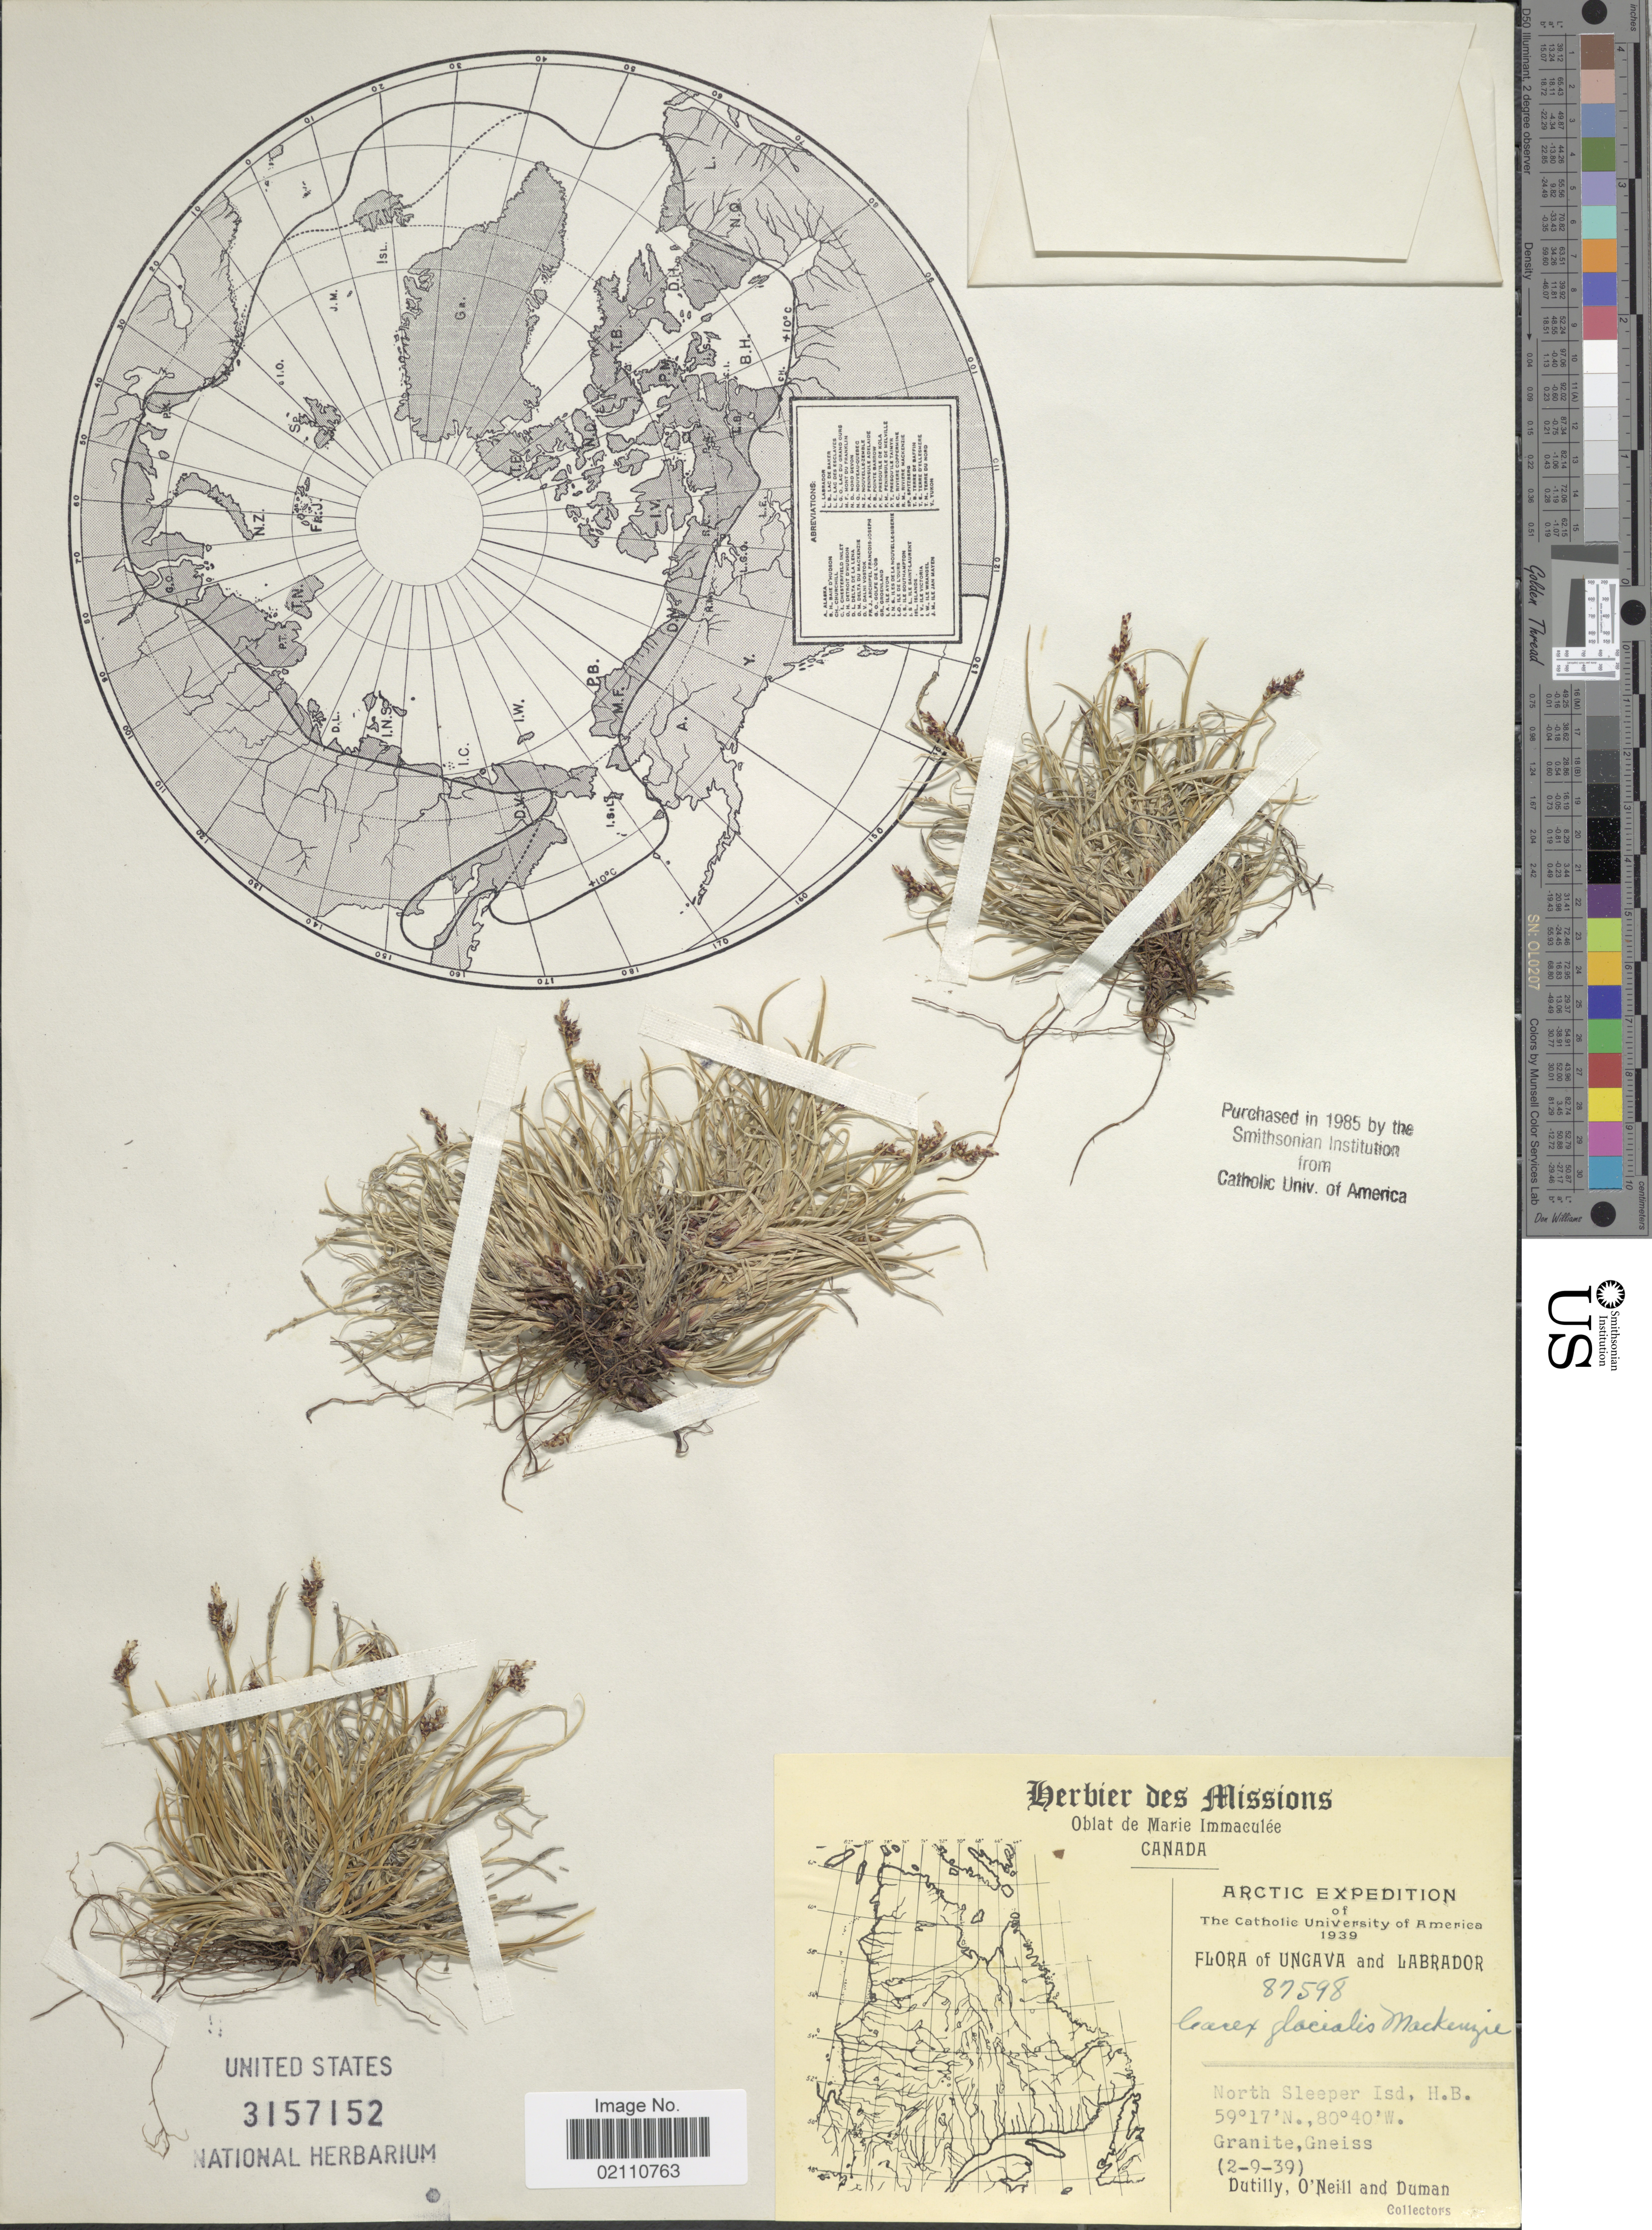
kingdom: Plantae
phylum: Tracheophyta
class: Liliopsida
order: Poales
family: Cyperaceae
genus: Carex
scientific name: Carex glacialis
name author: Mack.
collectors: -. Dutilly, -. O'Neill & -. Duman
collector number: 87598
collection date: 1939-09-02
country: Canada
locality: Arctic, Ungava and Labrador, North Sleeper Isd. H.B.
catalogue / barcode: US 3157152